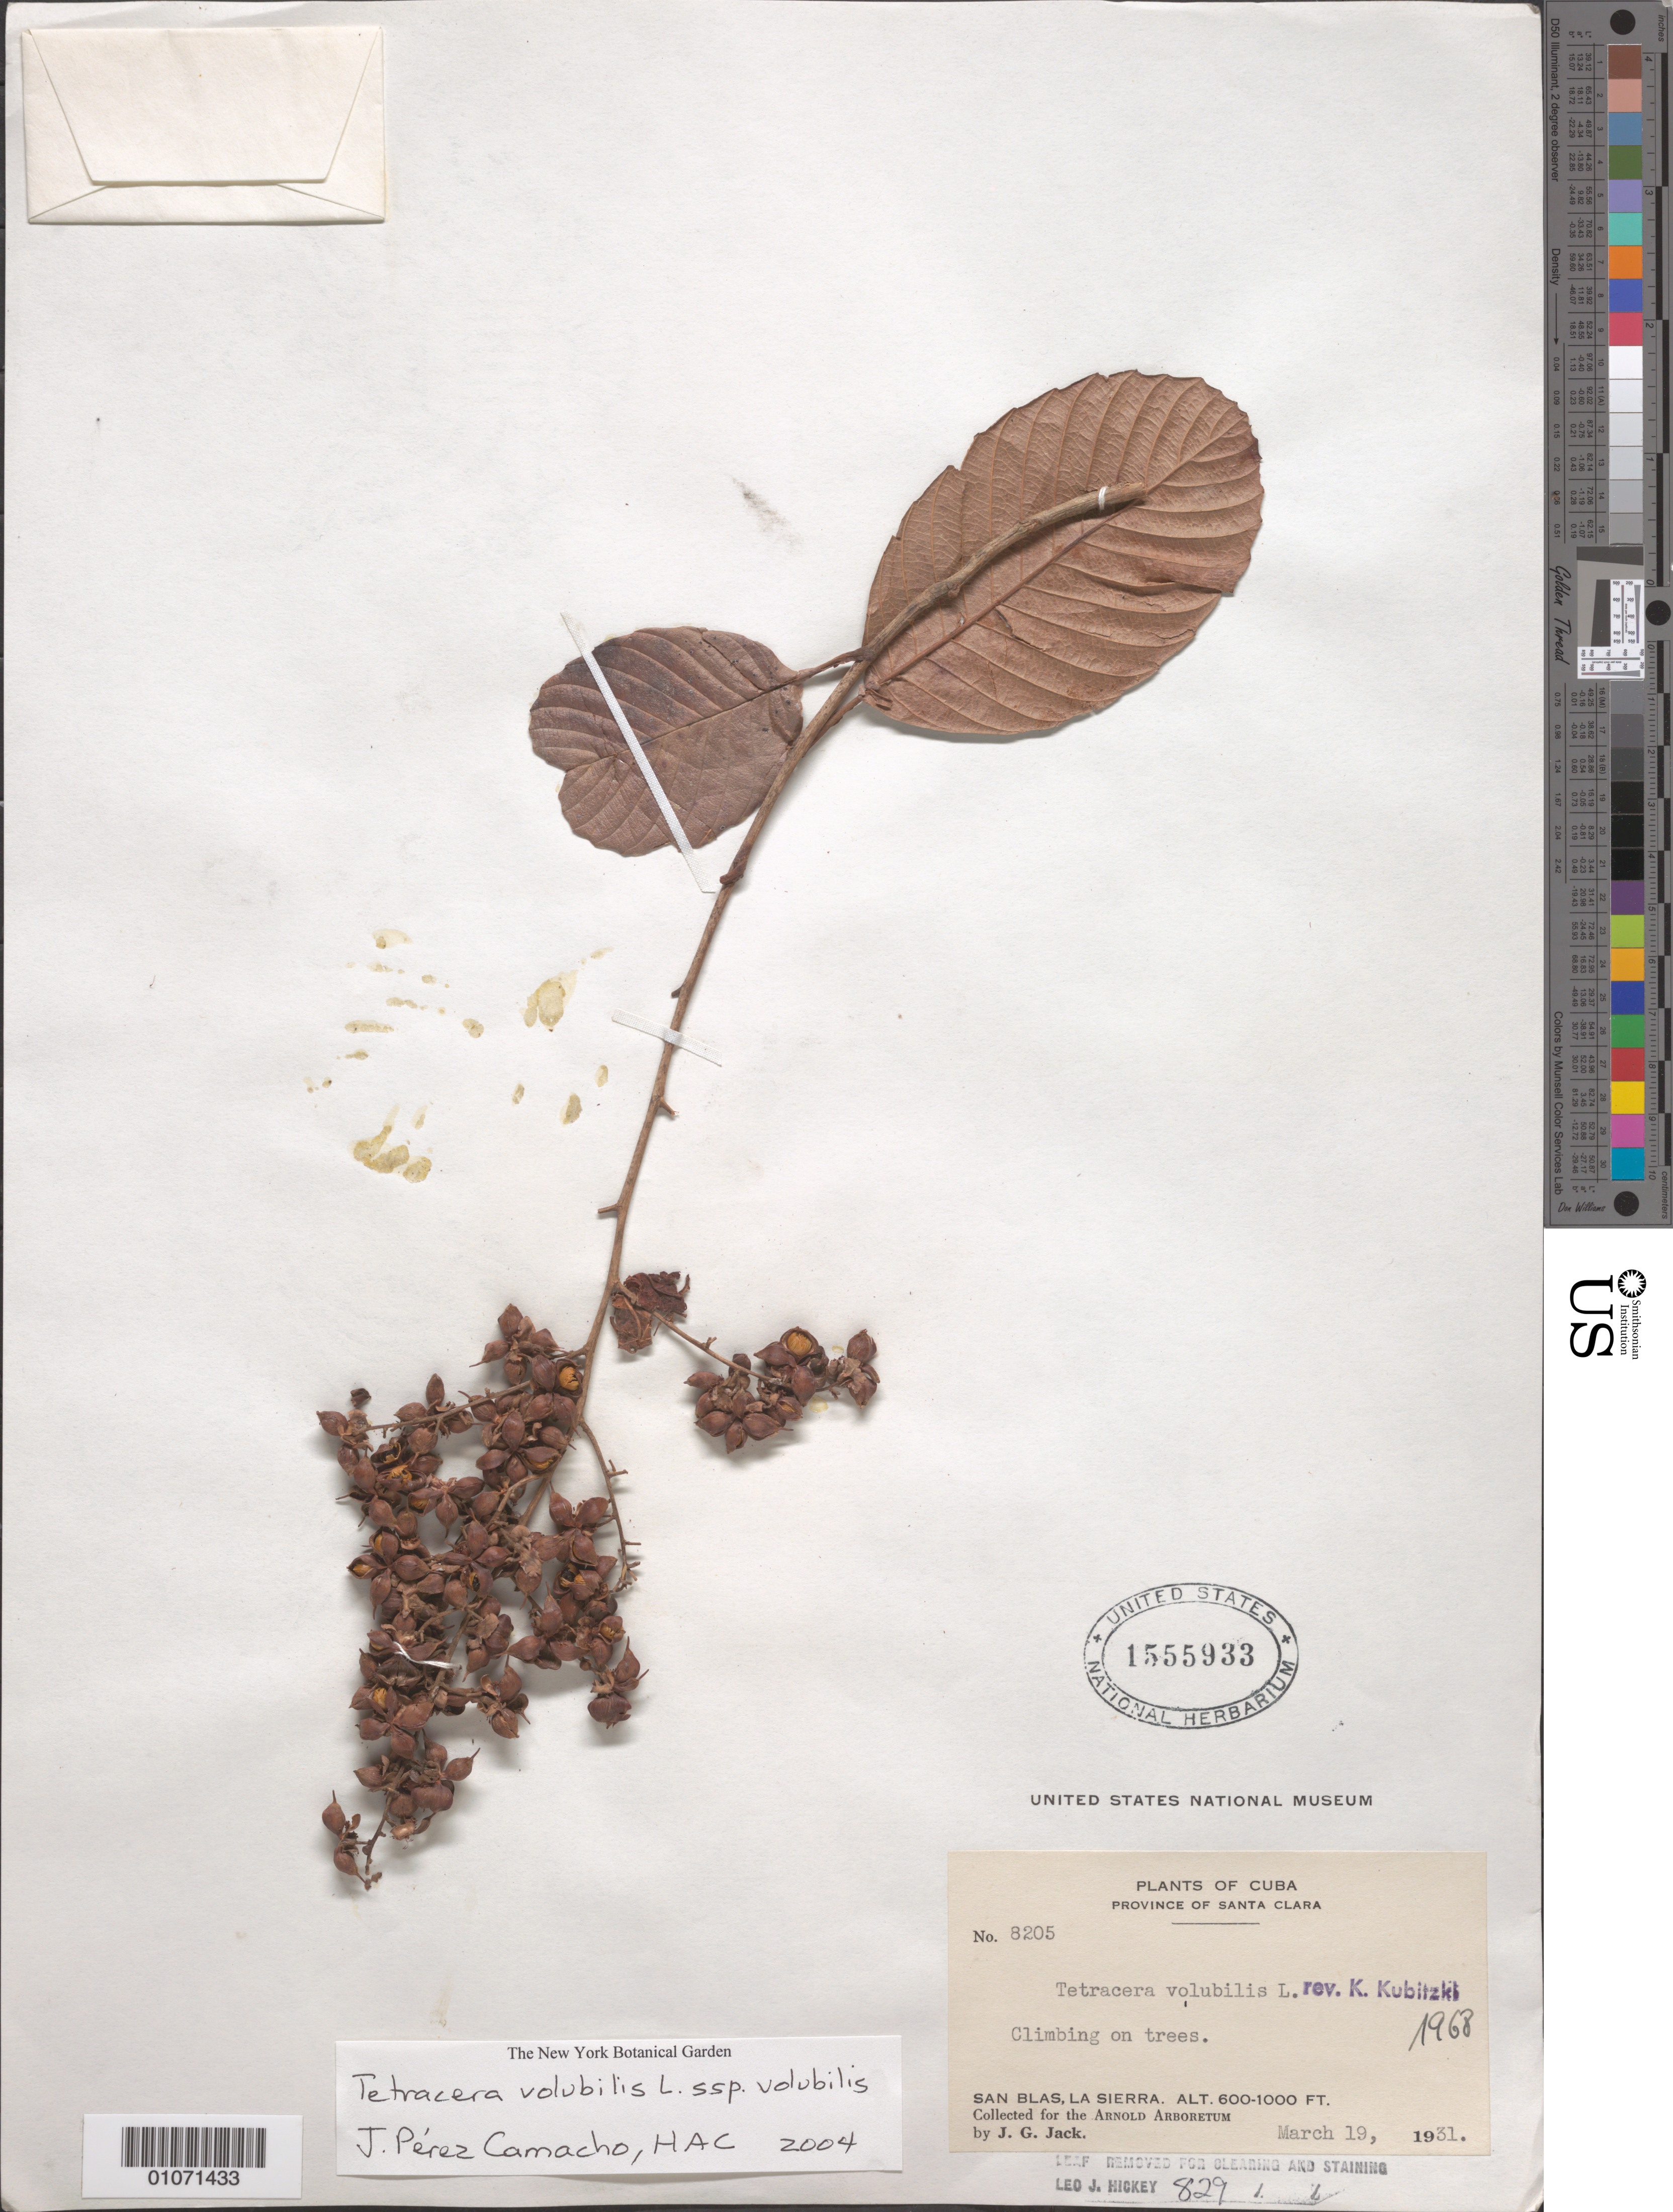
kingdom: Plantae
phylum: Tracheophyta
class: Magnoliopsida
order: Dilleniales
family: Dilleniaceae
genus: Tetracera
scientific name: Tetracera volubilis subsp. volubilis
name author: L.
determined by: Peréz-Camacho, J.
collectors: J. G. Jack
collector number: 8205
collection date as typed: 19 Mar 1931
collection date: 1931-03-19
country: Cuba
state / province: Santa Clara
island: Cuba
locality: San Blas, La Sierra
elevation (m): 183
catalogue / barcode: US 1555933